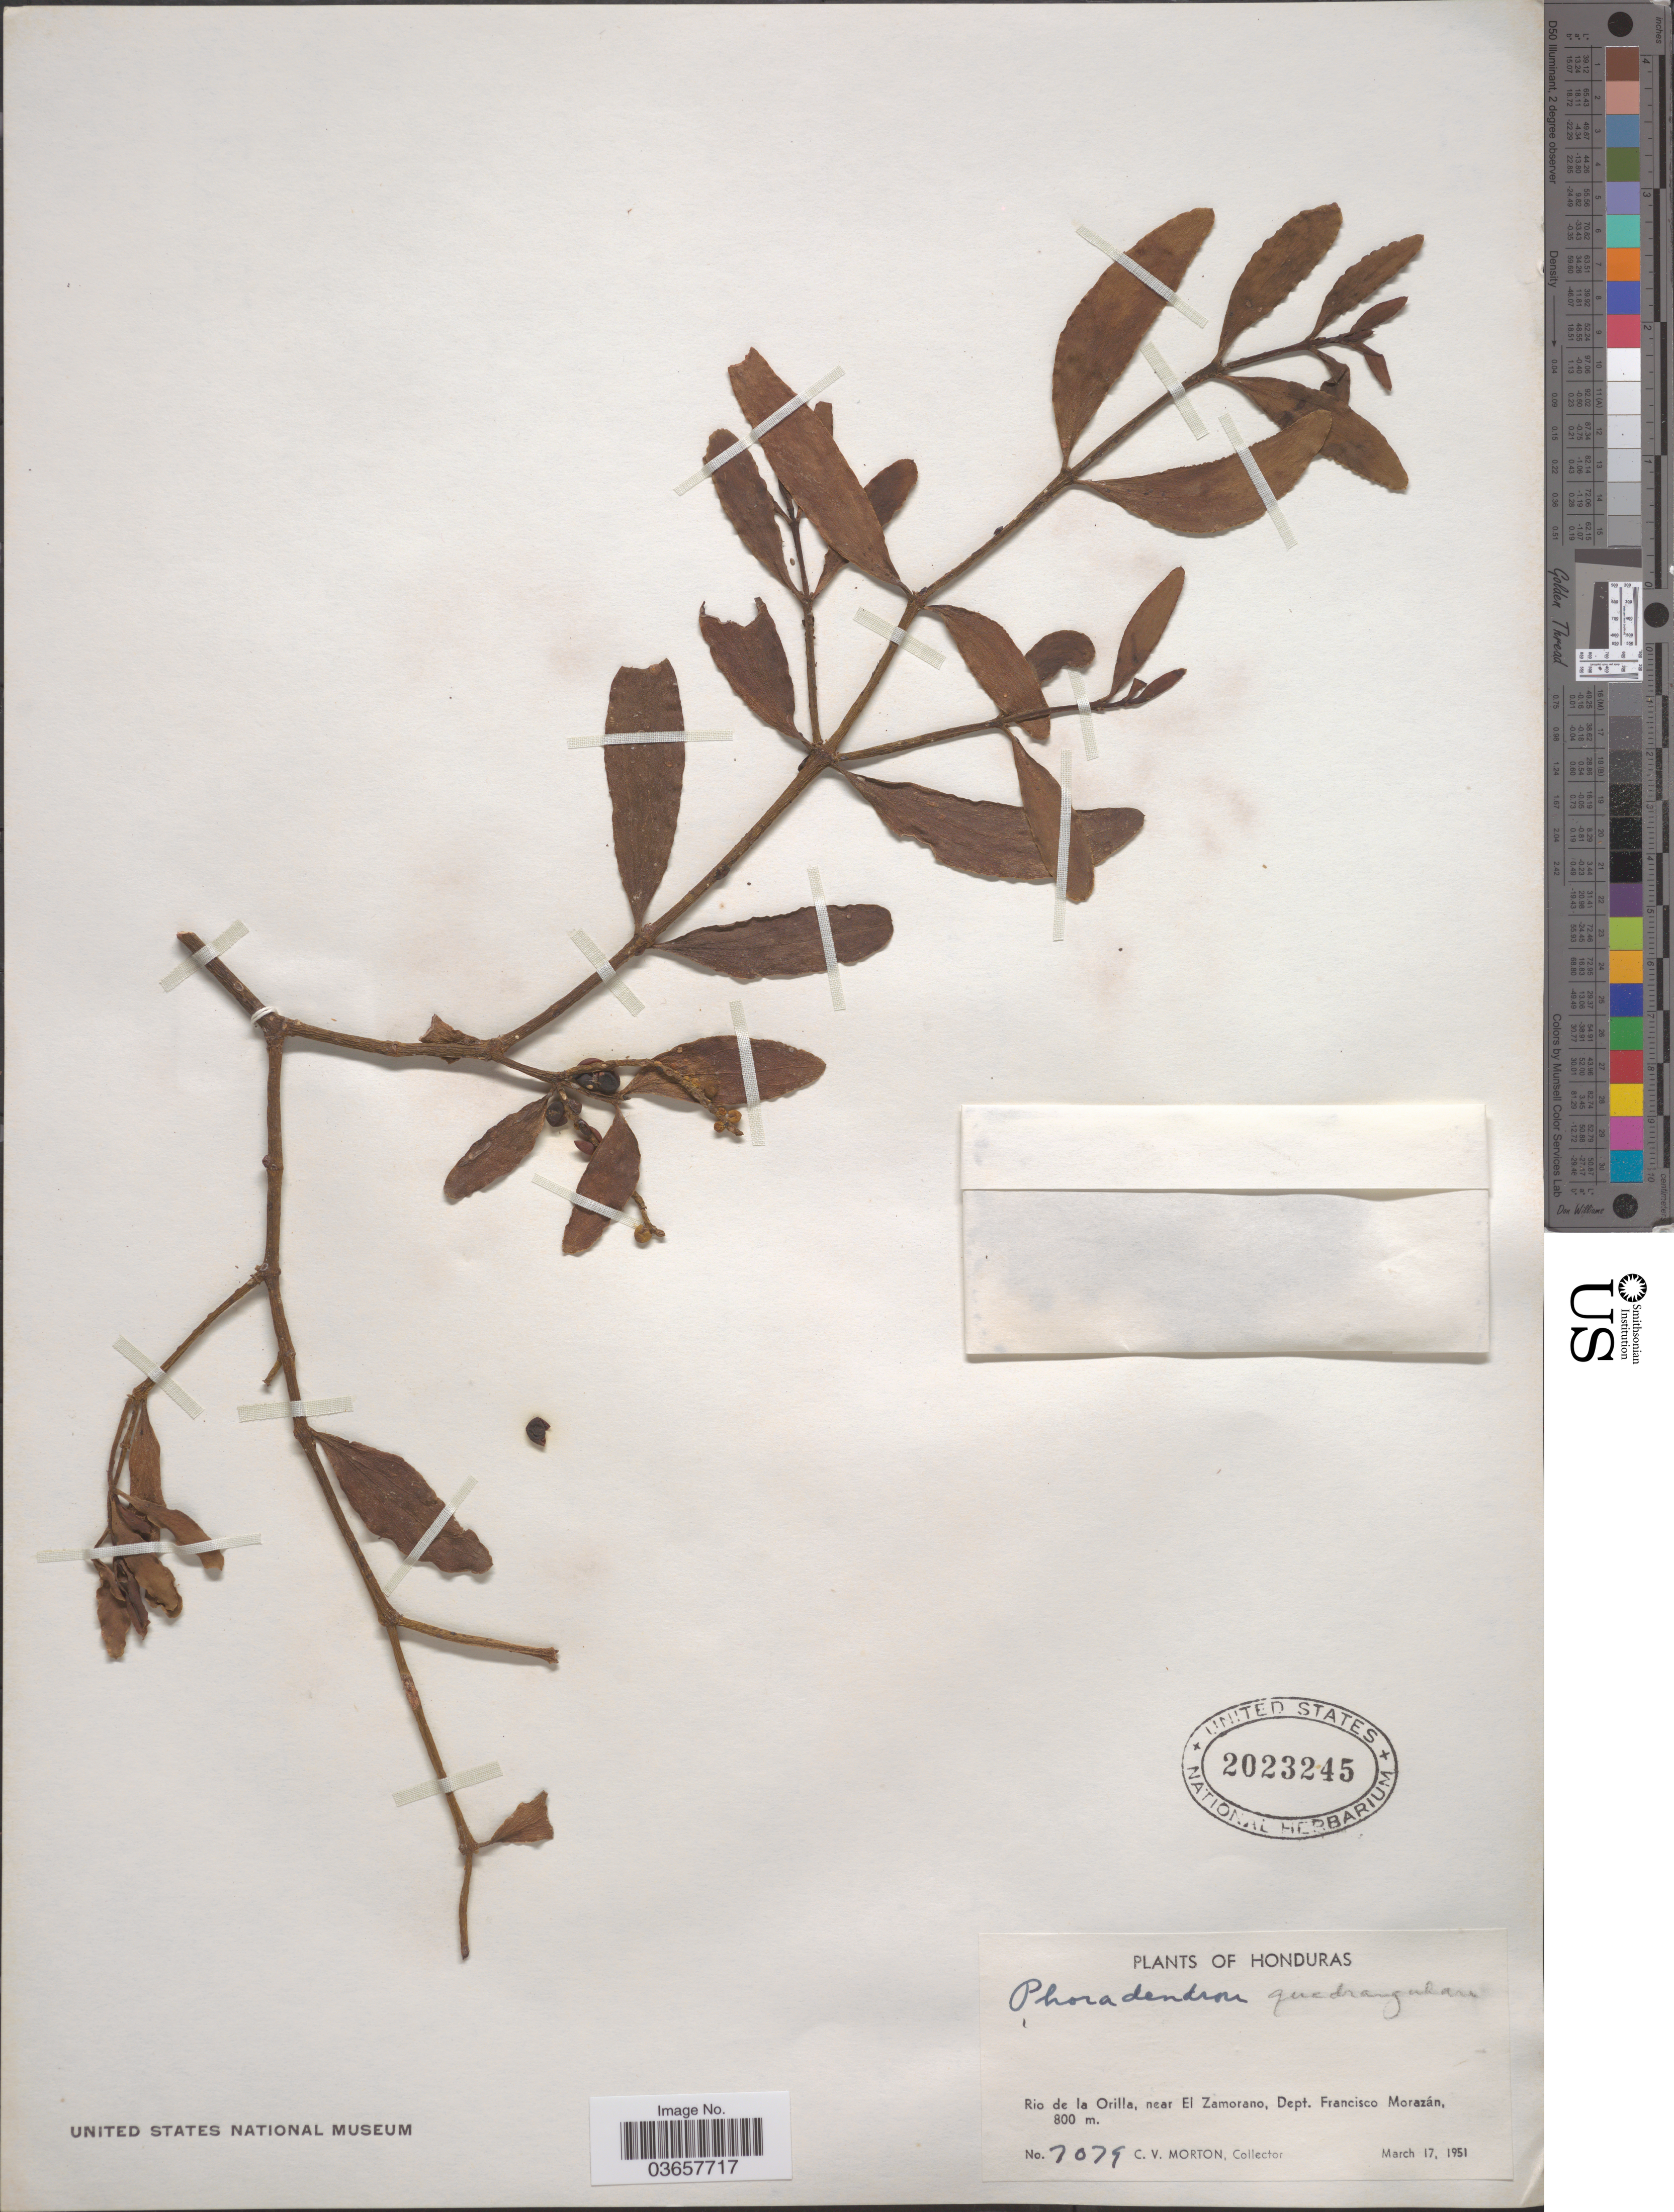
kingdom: Plantae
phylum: Tracheophyta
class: Magnoliopsida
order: Santalales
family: Viscaceae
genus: Phoradendron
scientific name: Phoradendron quadrangulare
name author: (Kunth) Griseb.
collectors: C. V. Morton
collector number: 7079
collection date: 1951-03-17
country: Honduras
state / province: Fco. Morazán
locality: Rio de la Orilla, near El Zamorano, Dept. Francisco Morazán.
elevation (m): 800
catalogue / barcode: US 2023245